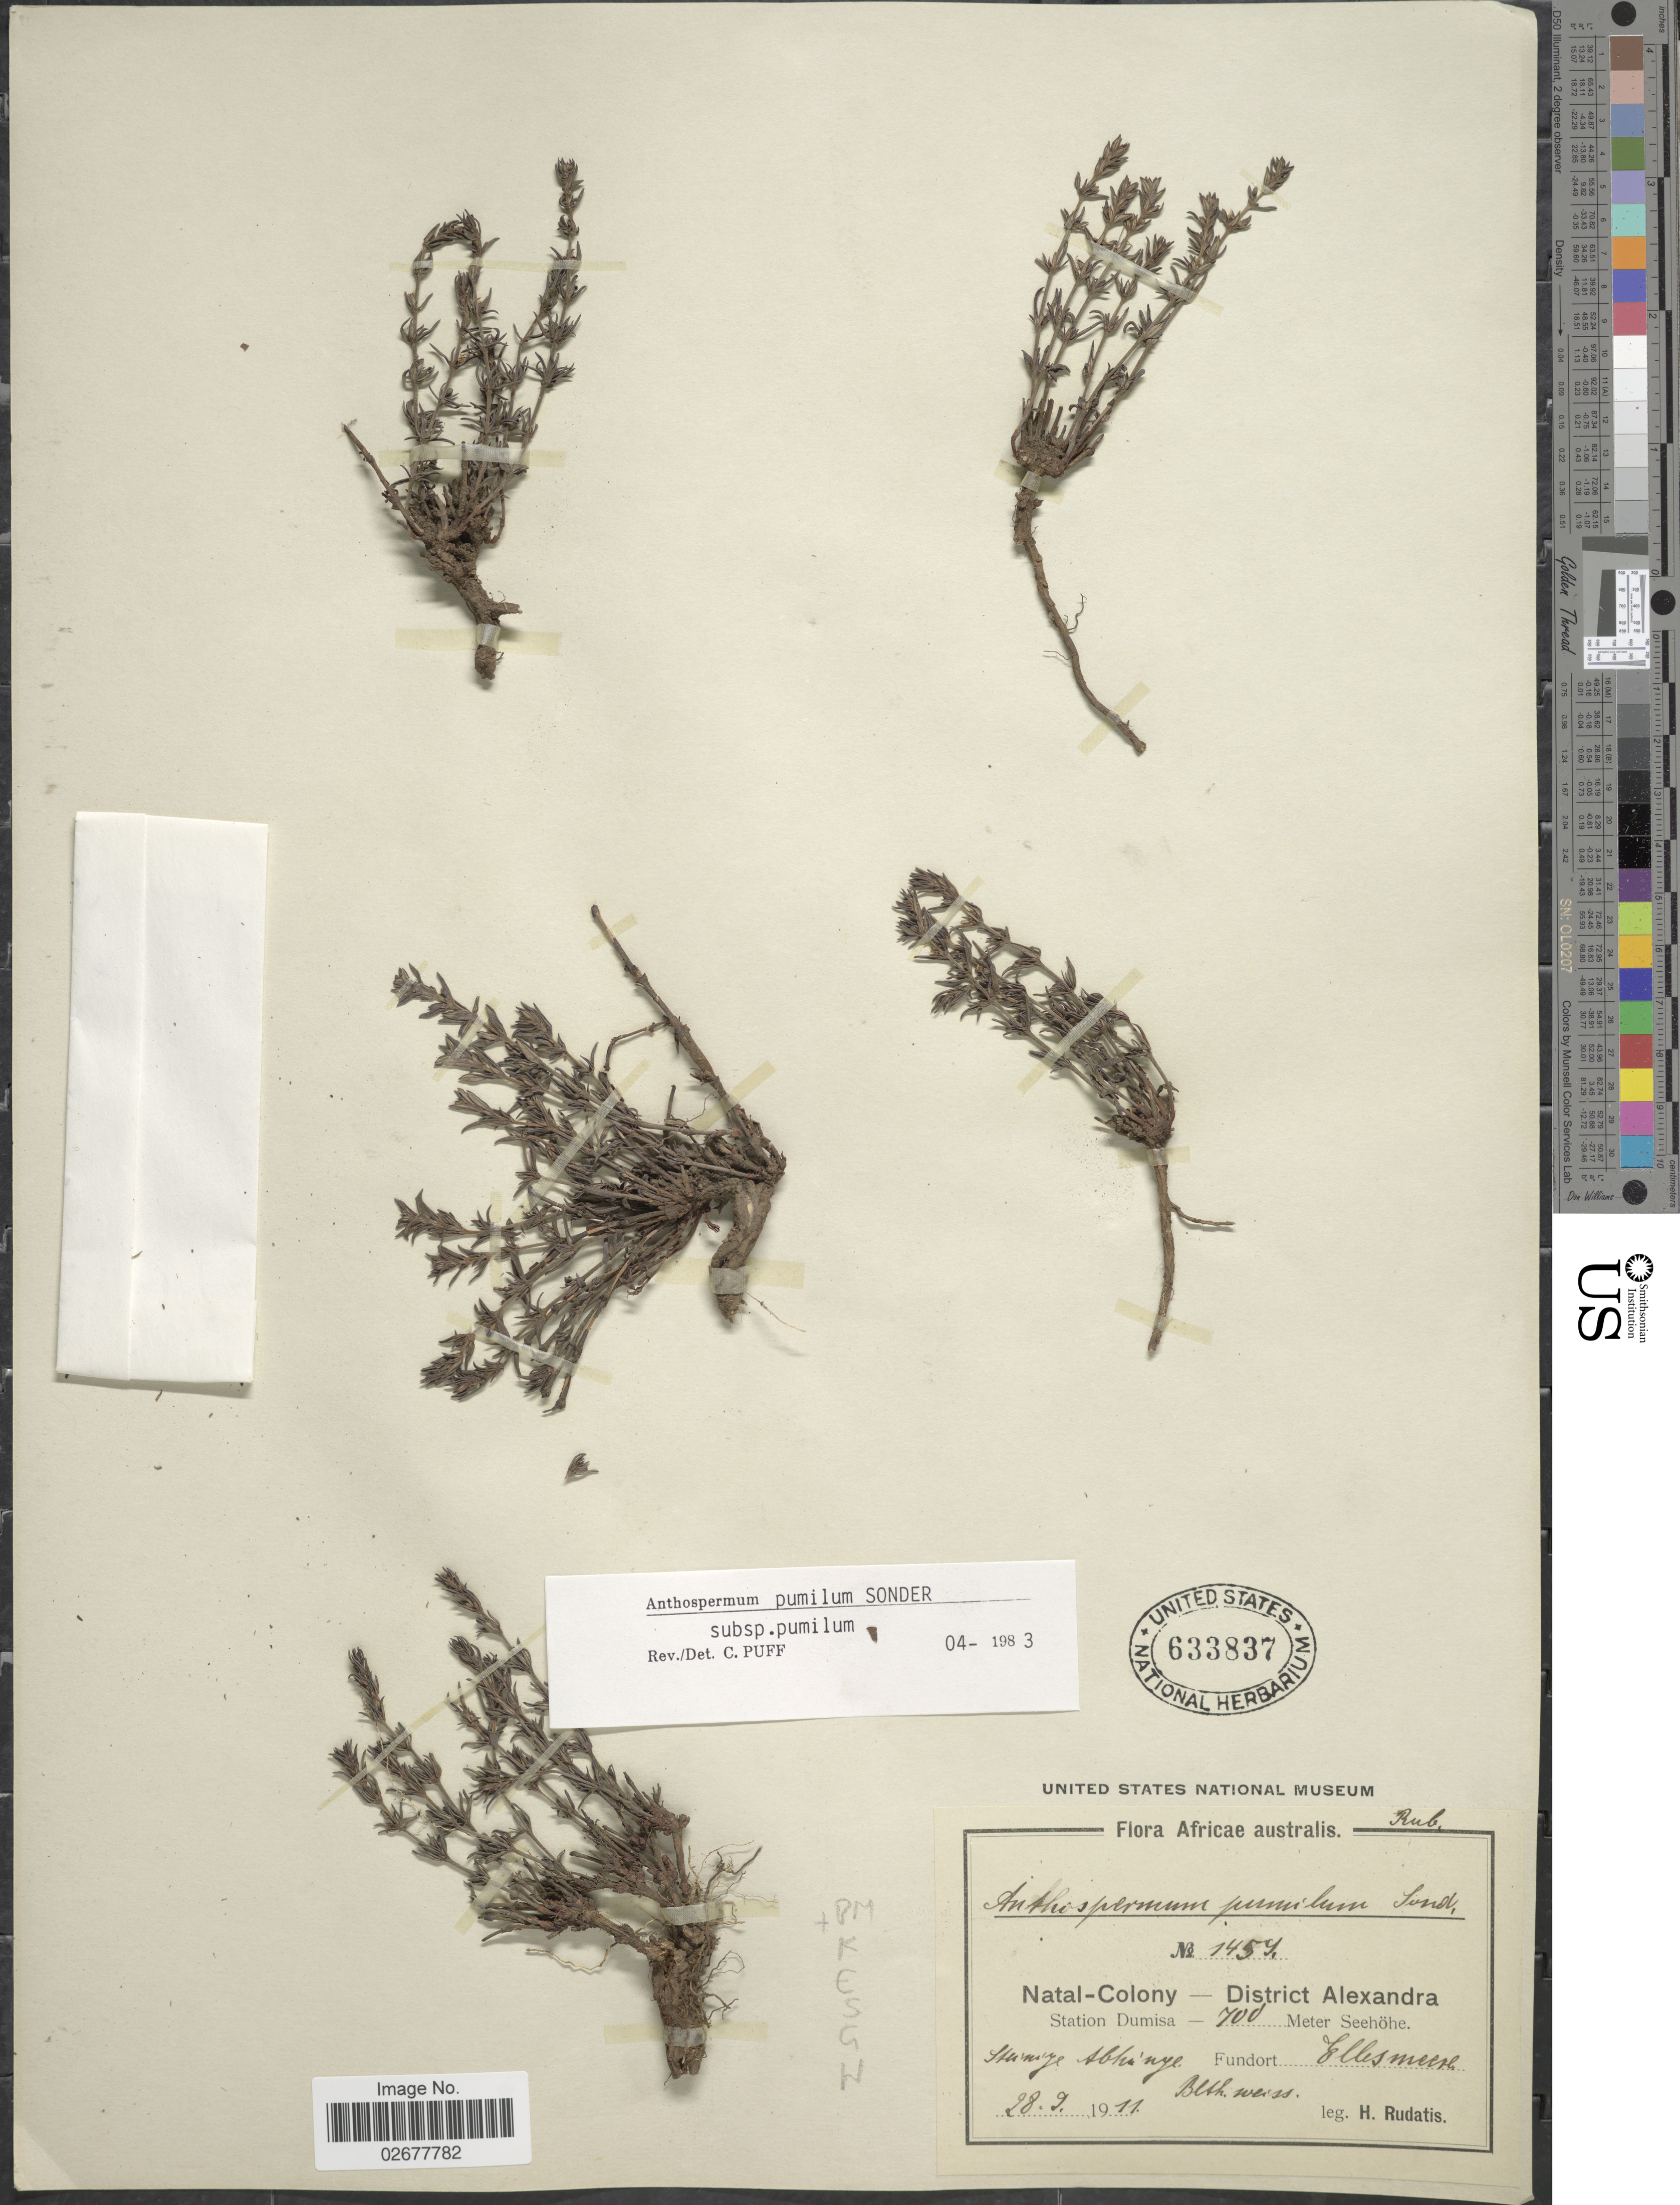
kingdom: Plantae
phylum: Tracheophyta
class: Magnoliopsida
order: Gentianales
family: Rubiaceae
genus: Anthospermum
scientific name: Anthospermum pumilum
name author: Sond.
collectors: H. Rudatis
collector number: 1454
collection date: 1911-09-28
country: South Africa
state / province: KwaZulu-Natal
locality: Africae australis. Natal-Colony - District Alexandra. Station Dumisa. Ellesmeere.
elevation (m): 700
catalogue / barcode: US 633837